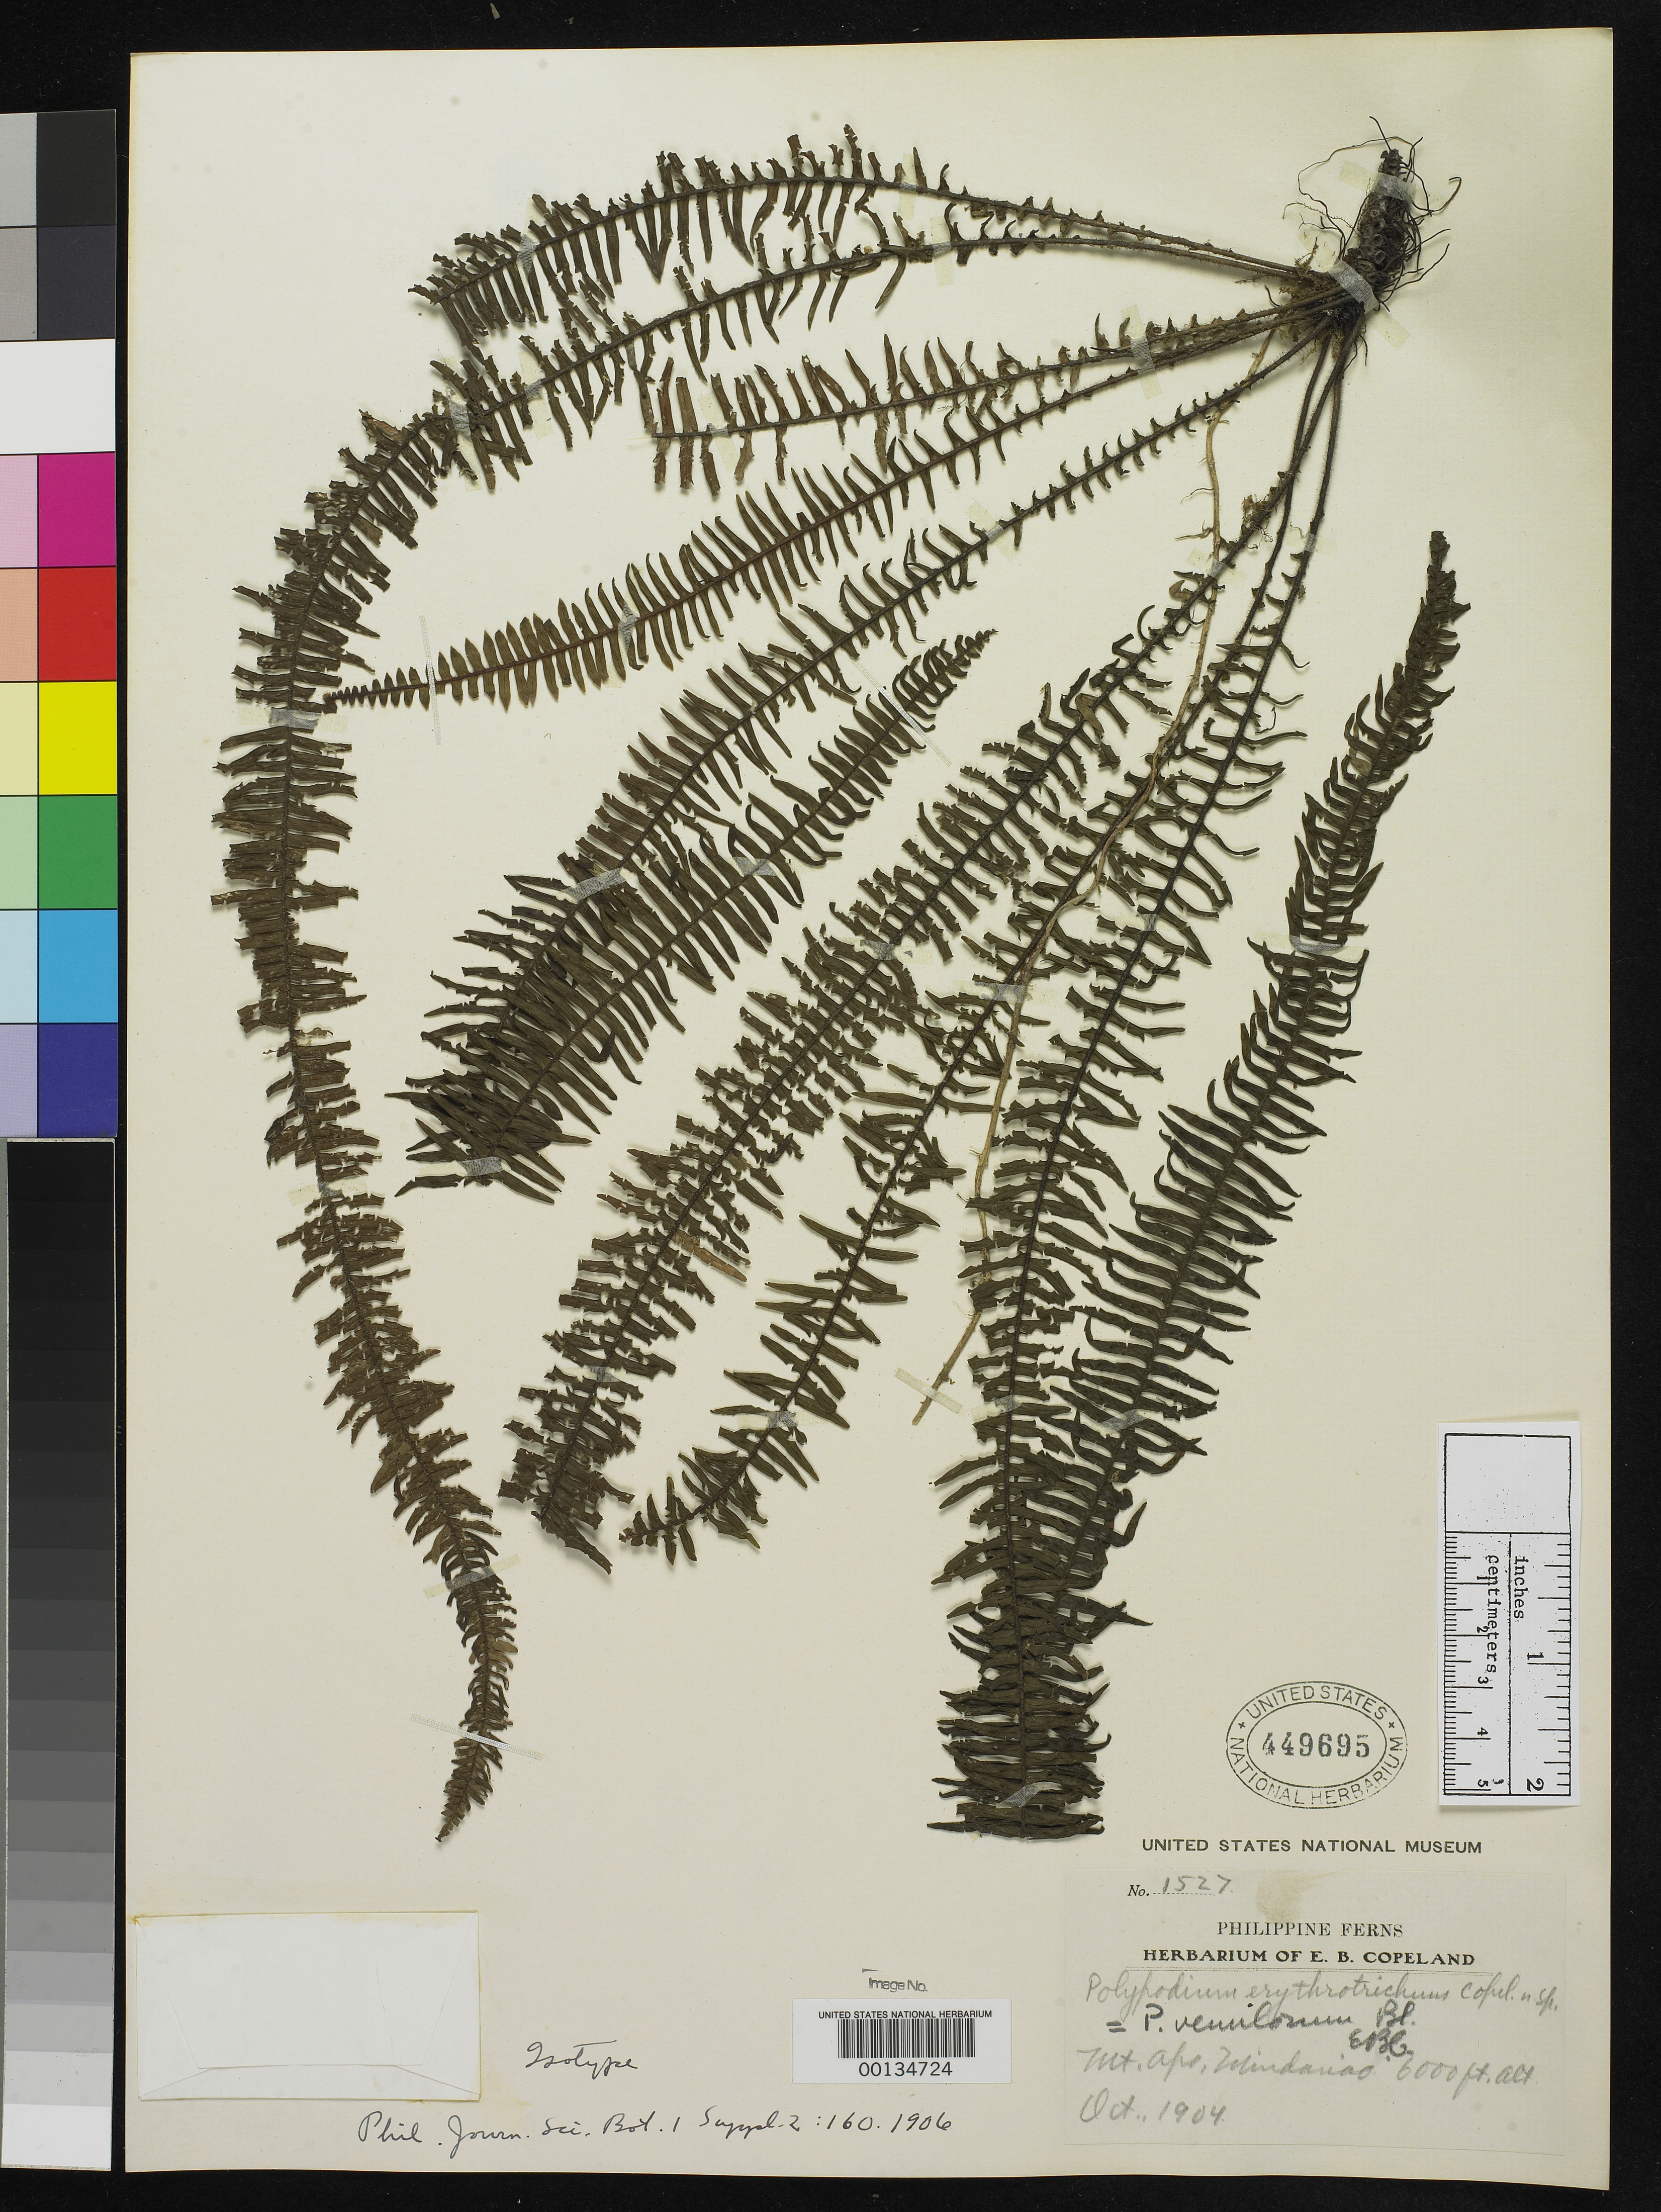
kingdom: Plantae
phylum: Tracheophyta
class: Polypodiopsida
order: Polypodiales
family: Polypodiaceae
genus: Polypodium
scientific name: Polypodium erythrotrichum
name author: Copel.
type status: Isotype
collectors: E. B. Copeland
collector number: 1527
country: Philippines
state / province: Davao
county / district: Davao del Sur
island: Mindanao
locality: Mount Apo.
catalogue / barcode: US 449695